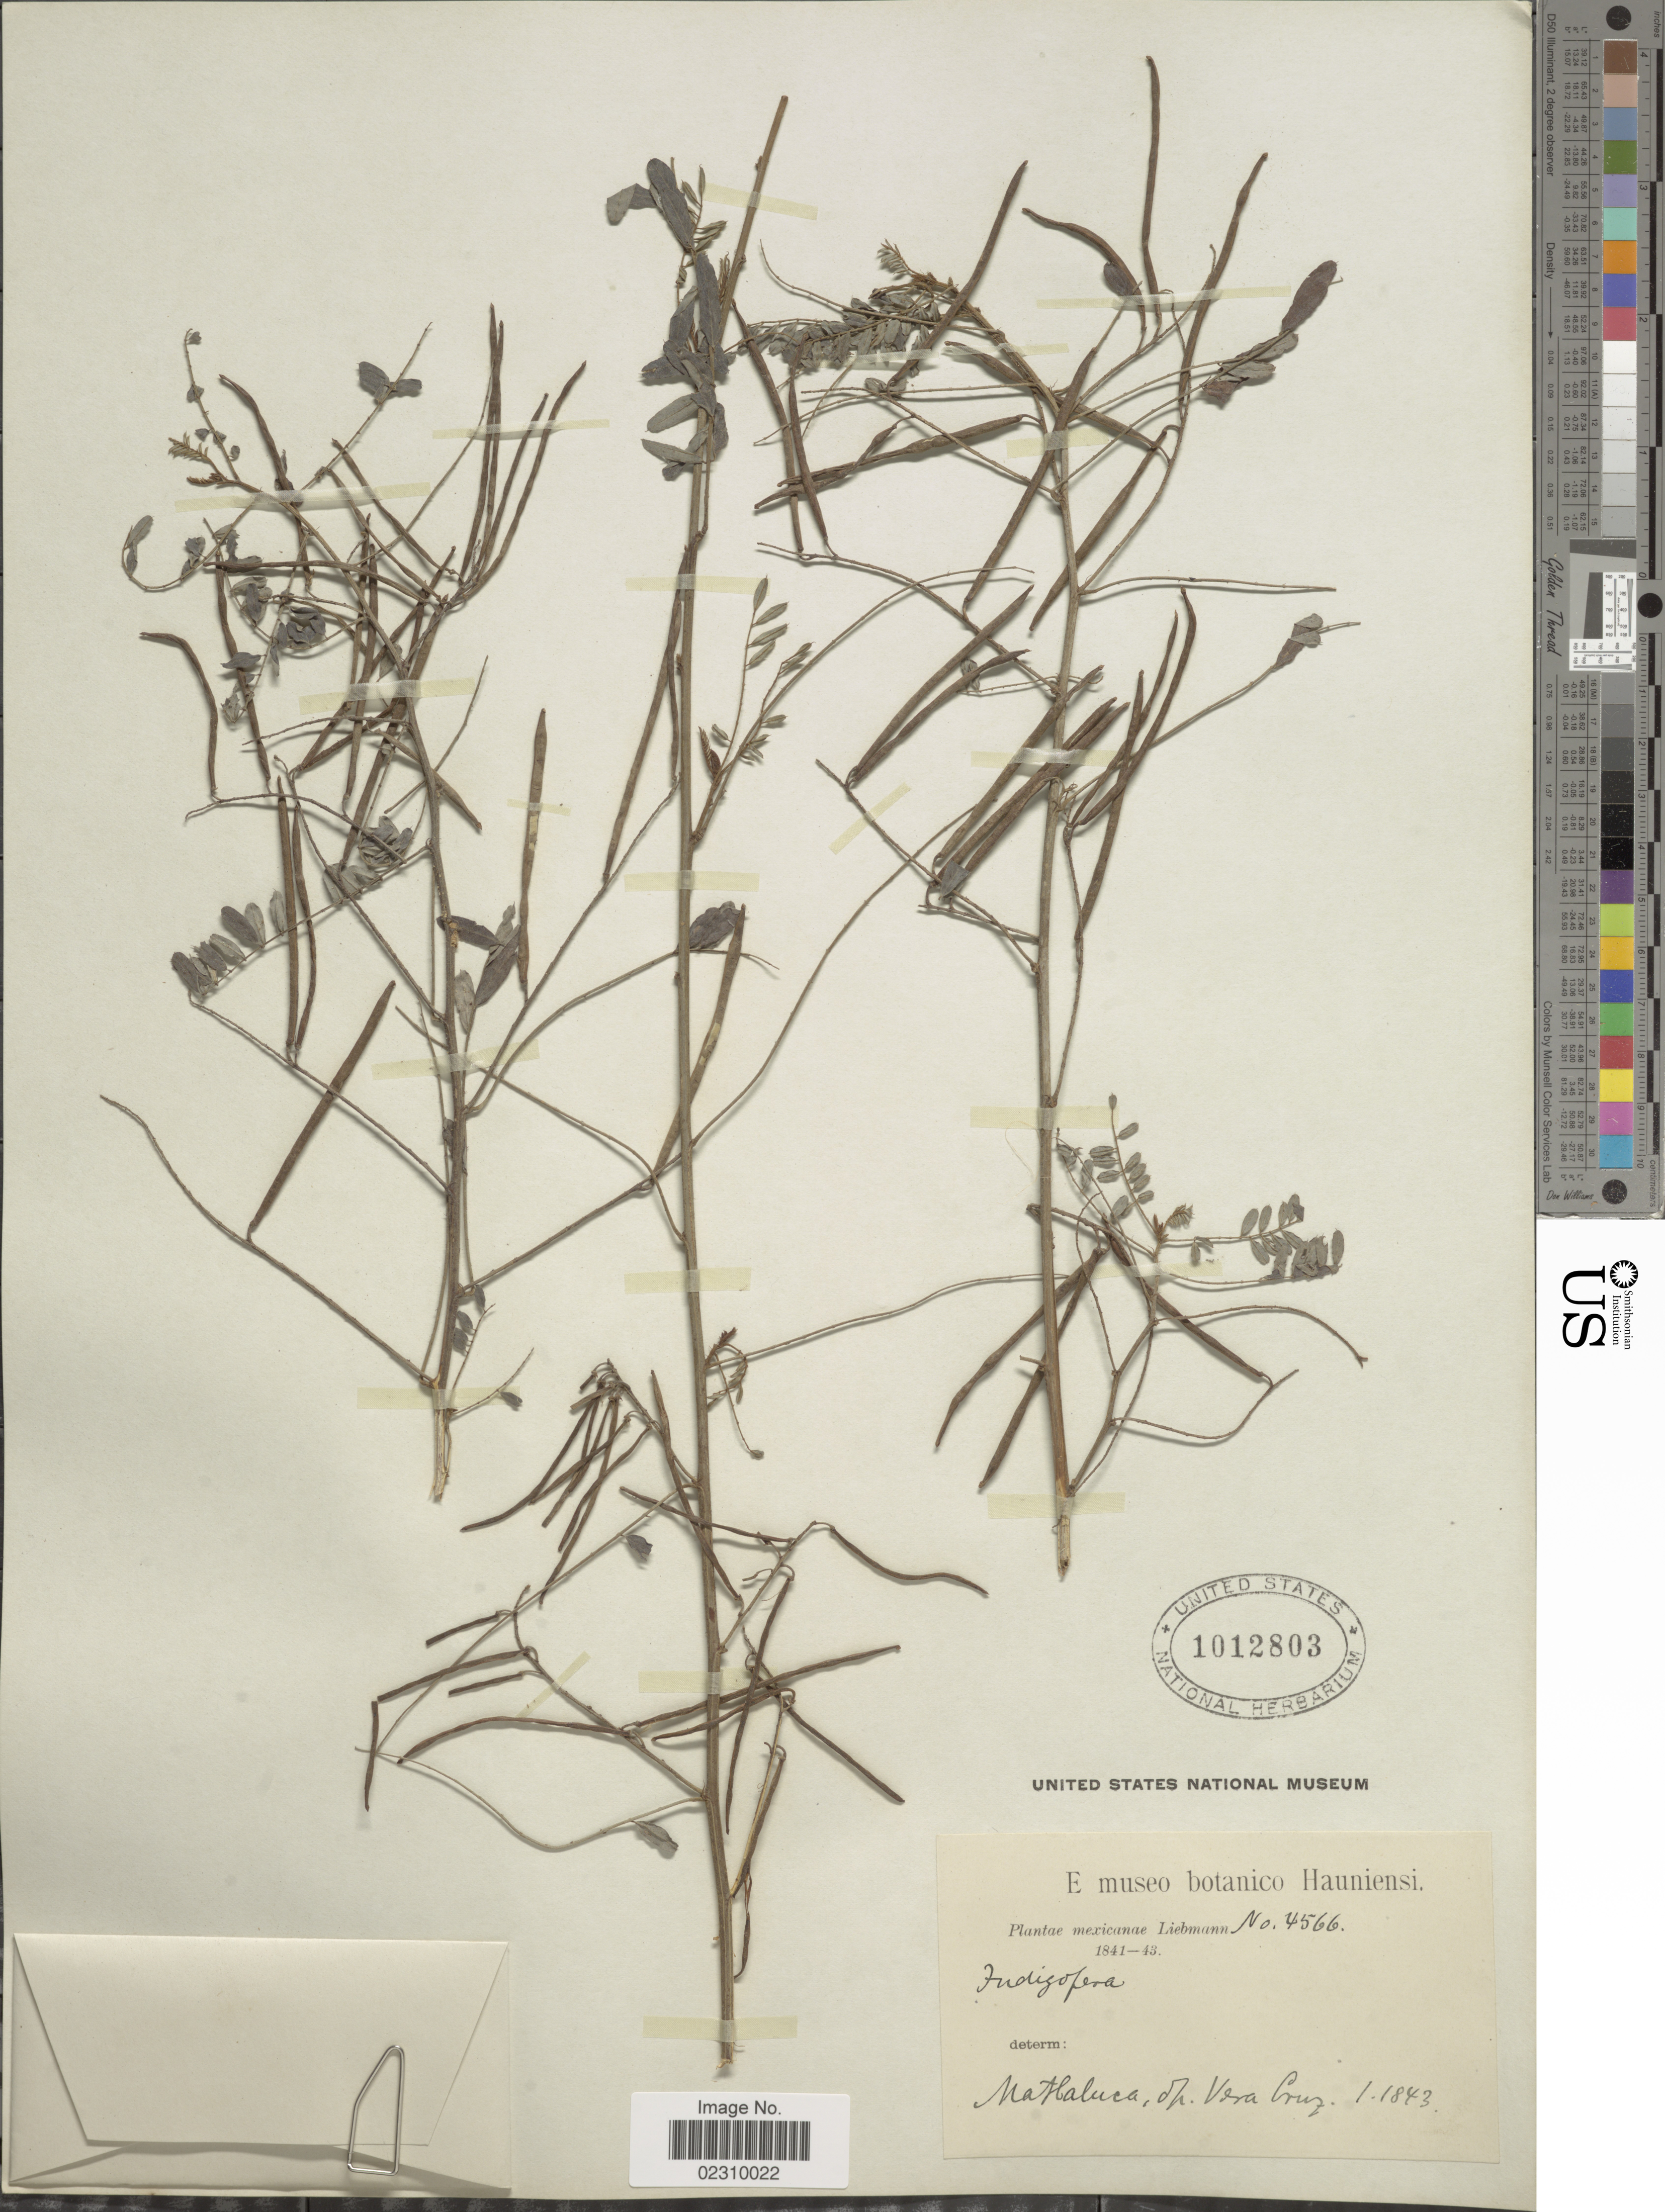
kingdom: Plantae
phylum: Tracheophyta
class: Magnoliopsida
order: Fabales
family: Fabaceae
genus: Indigofera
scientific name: Indigofera thibaudiana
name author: DC.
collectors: Liebmann, --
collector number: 4566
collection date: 1843-01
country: Mexico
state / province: Veracruz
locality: Matlaluca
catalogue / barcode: US 1012803